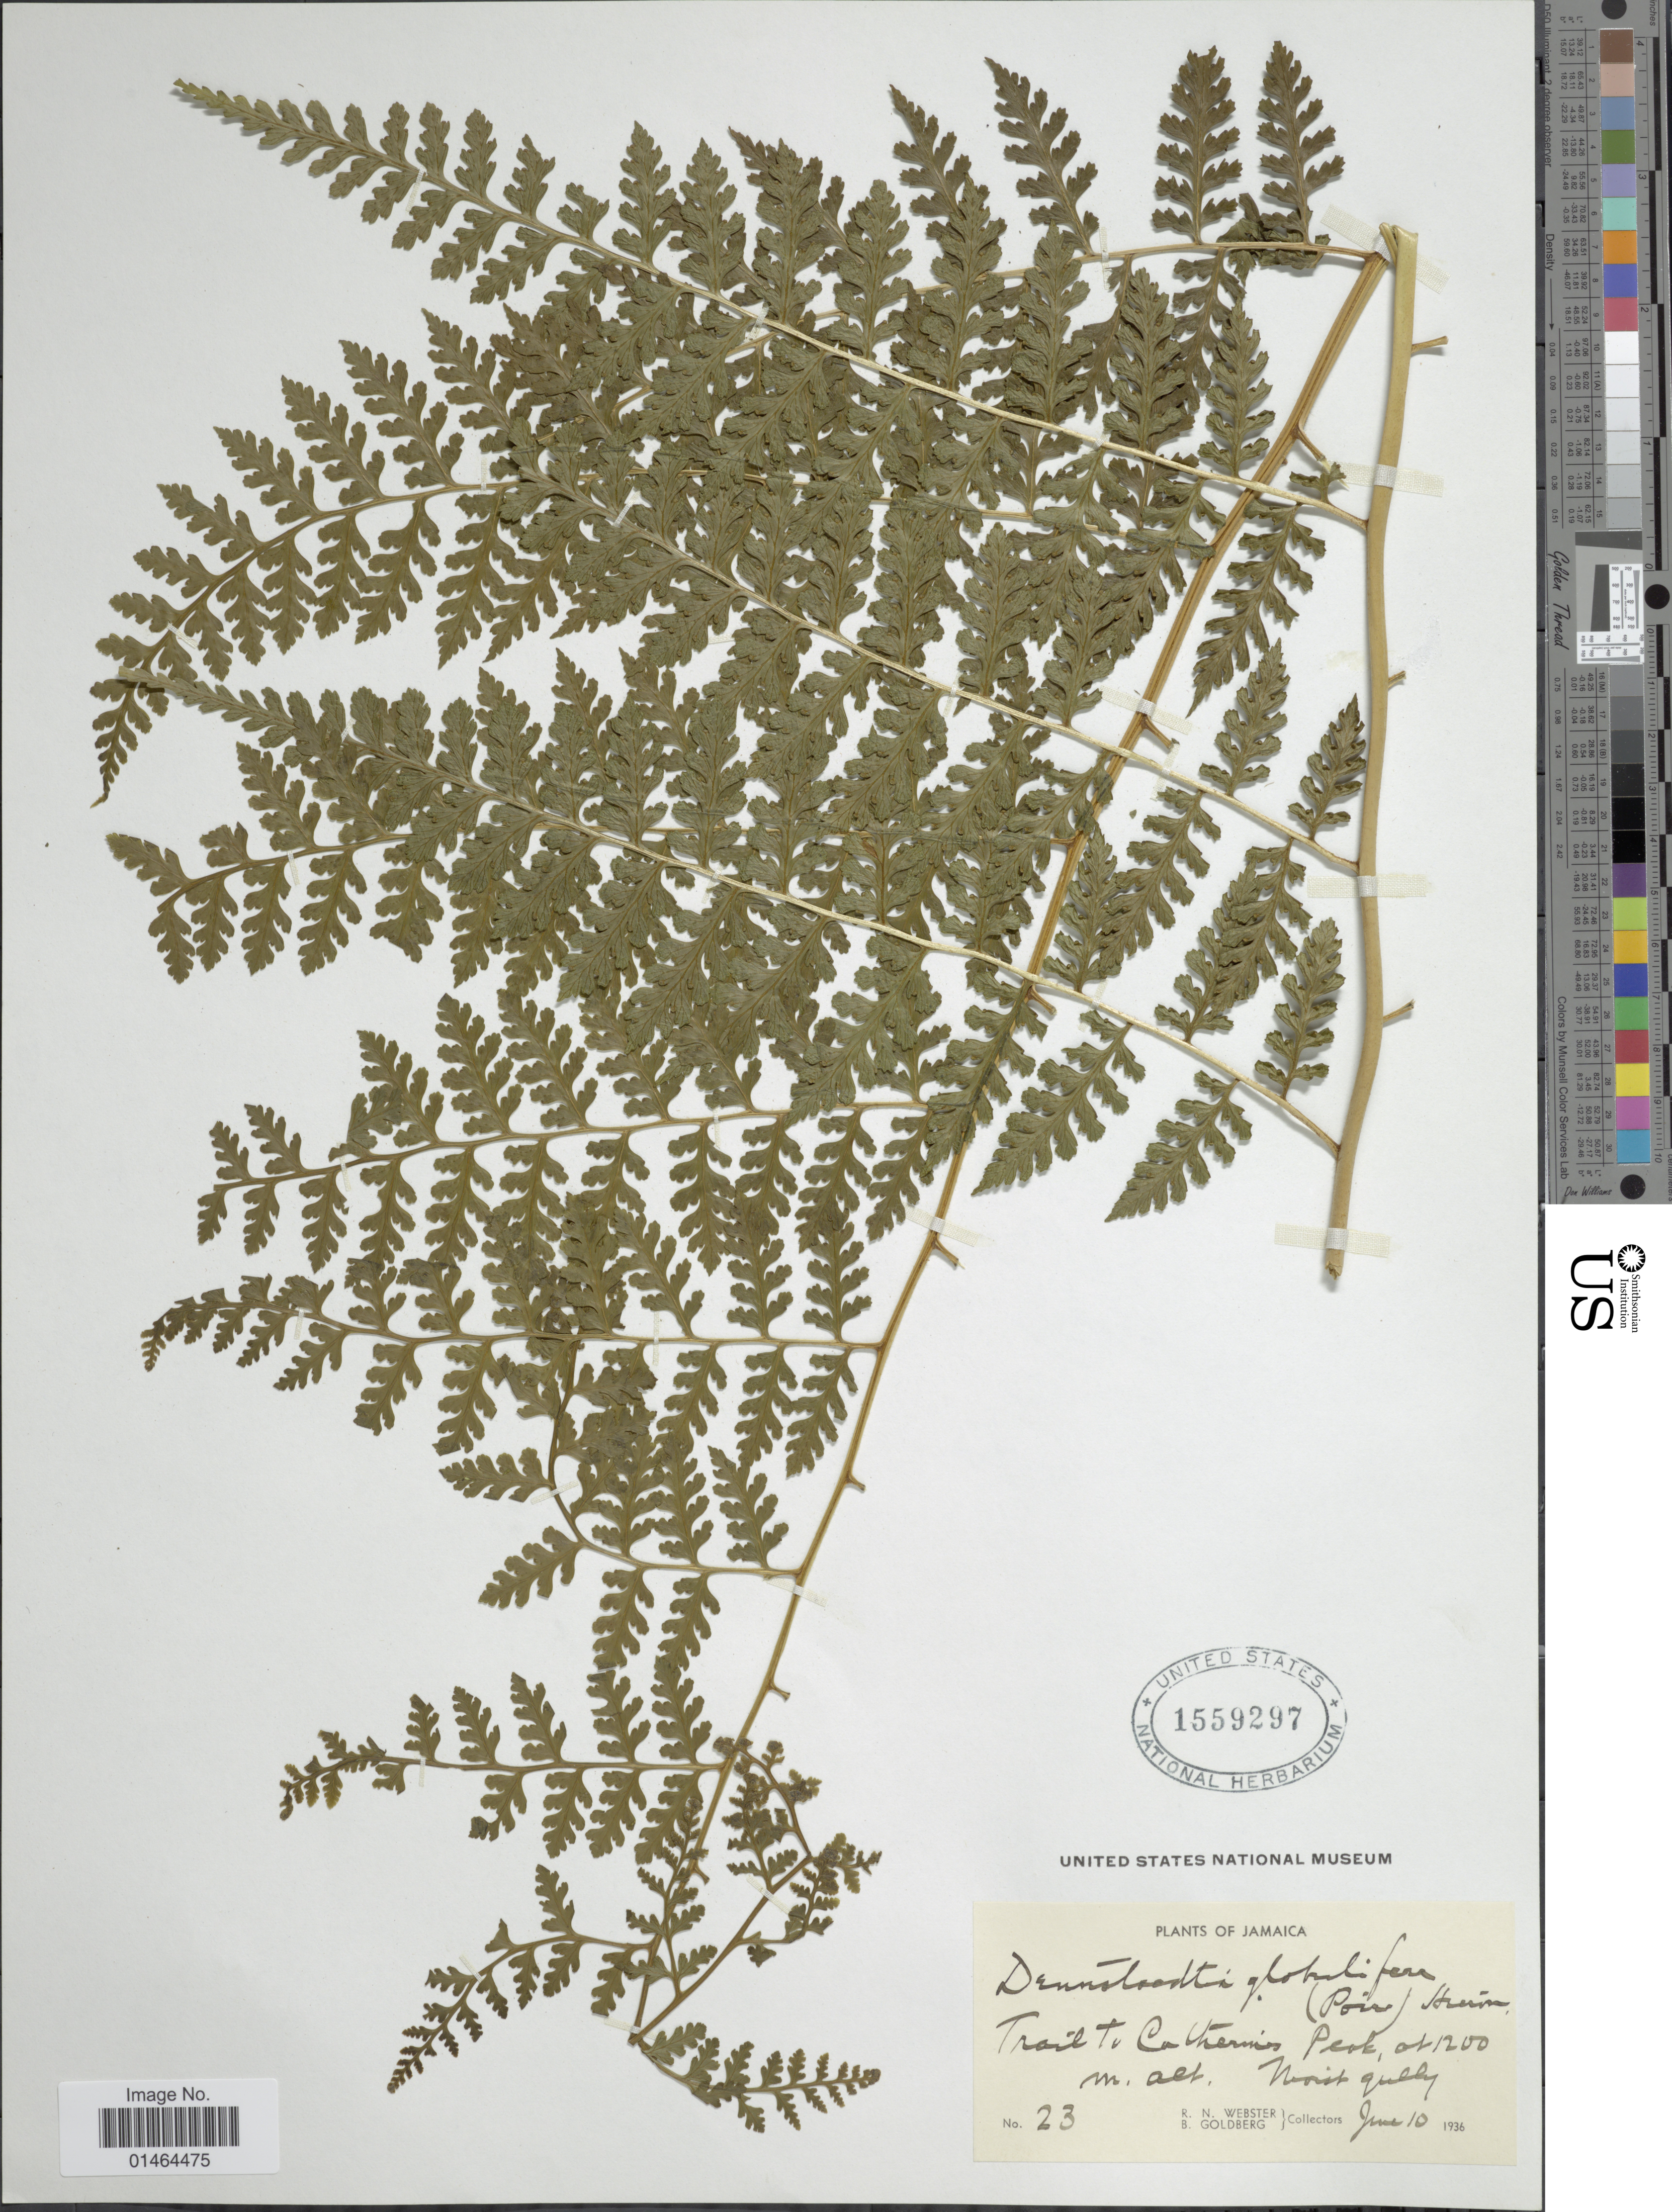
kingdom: Plantae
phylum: Tracheophyta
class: Polypodiopsida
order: Polypodiales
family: Dennstaedtiaceae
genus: Dennstaedtia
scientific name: Dennstaedtia globulifera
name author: (Poir.) Hieron.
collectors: R. N. Webster & B. Goldberg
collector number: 23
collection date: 1936-06-10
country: Jamaica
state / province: Saint Catherine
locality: Trail to Catherine's Peak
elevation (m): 1200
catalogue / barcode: US 1559297